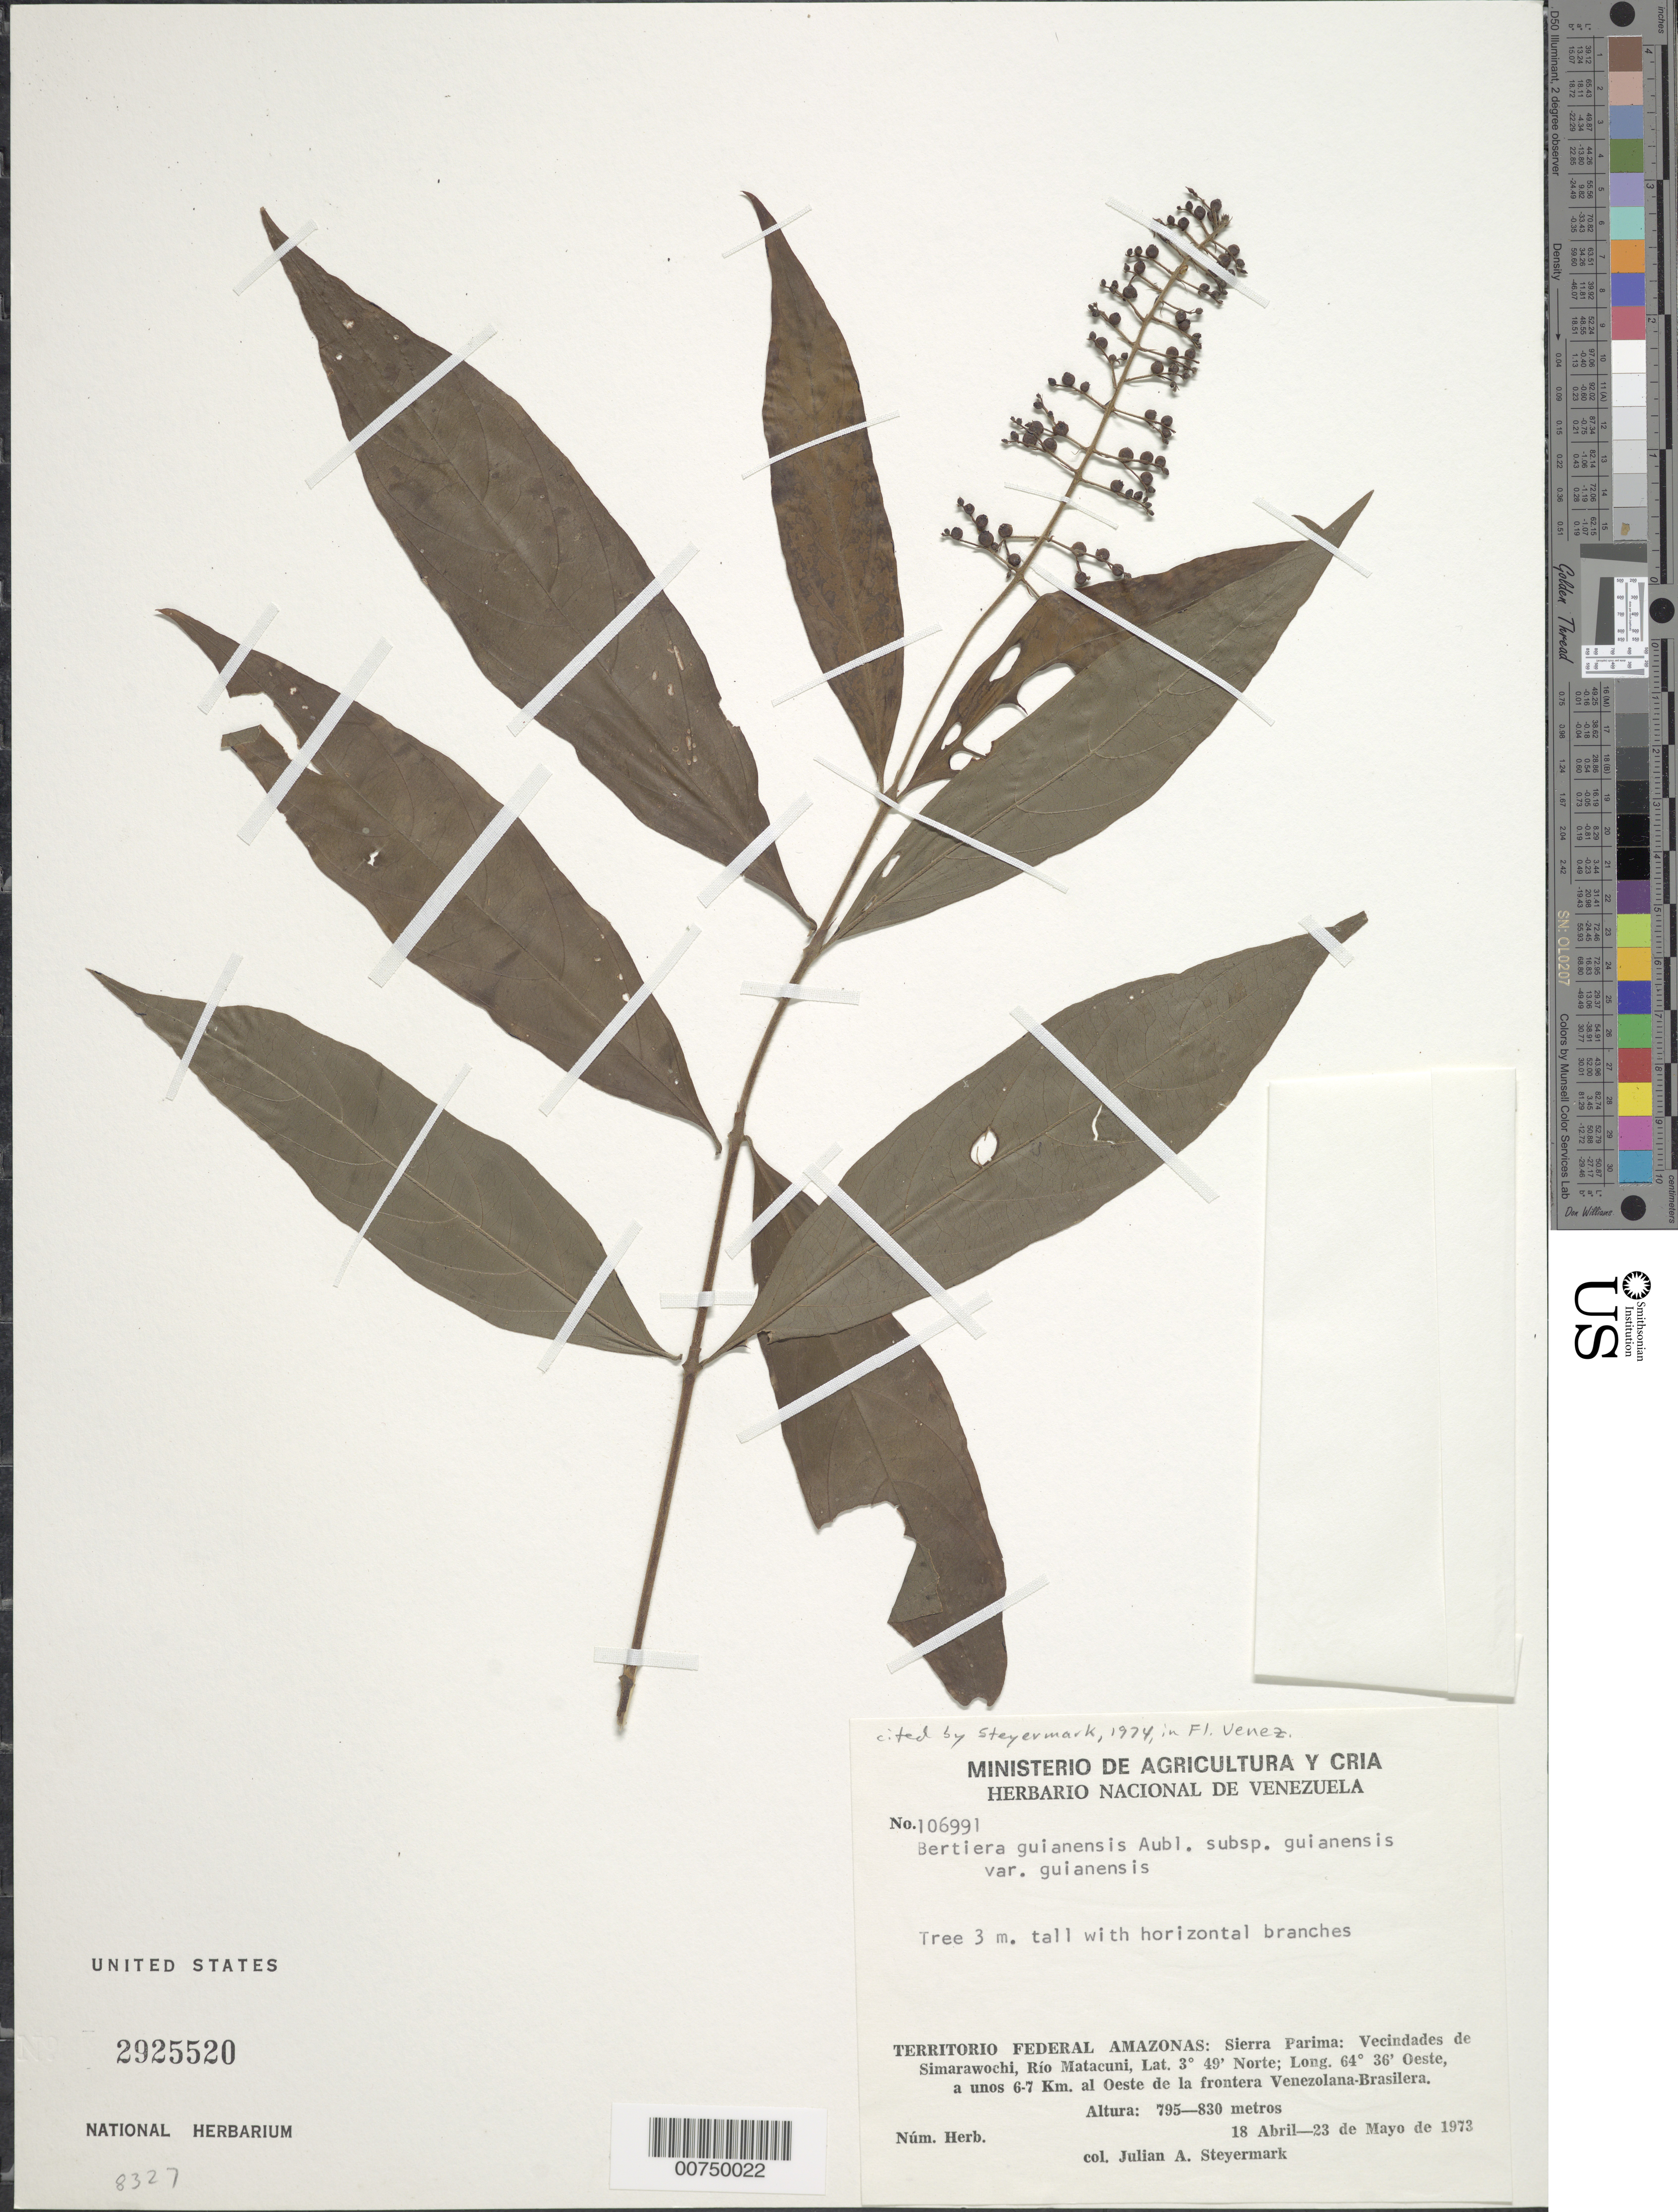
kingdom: Plantae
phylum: Tracheophyta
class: Magnoliopsida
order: Gentianales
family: Rubiaceae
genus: Bertiera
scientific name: Bertiera guianensis var. guianensis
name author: Aubl.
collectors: J. Steyermark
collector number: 106991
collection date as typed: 18-Apr-73 to 23-May-73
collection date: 1973-04-18/1973-05-23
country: Venezuela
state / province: Amazonas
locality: Sierra Parima; vec de Simarawochi, Río Matacuni, a unos 6-7 km al oeste de la frontera Venezolana-Brasilera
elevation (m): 795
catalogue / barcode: US 2925520